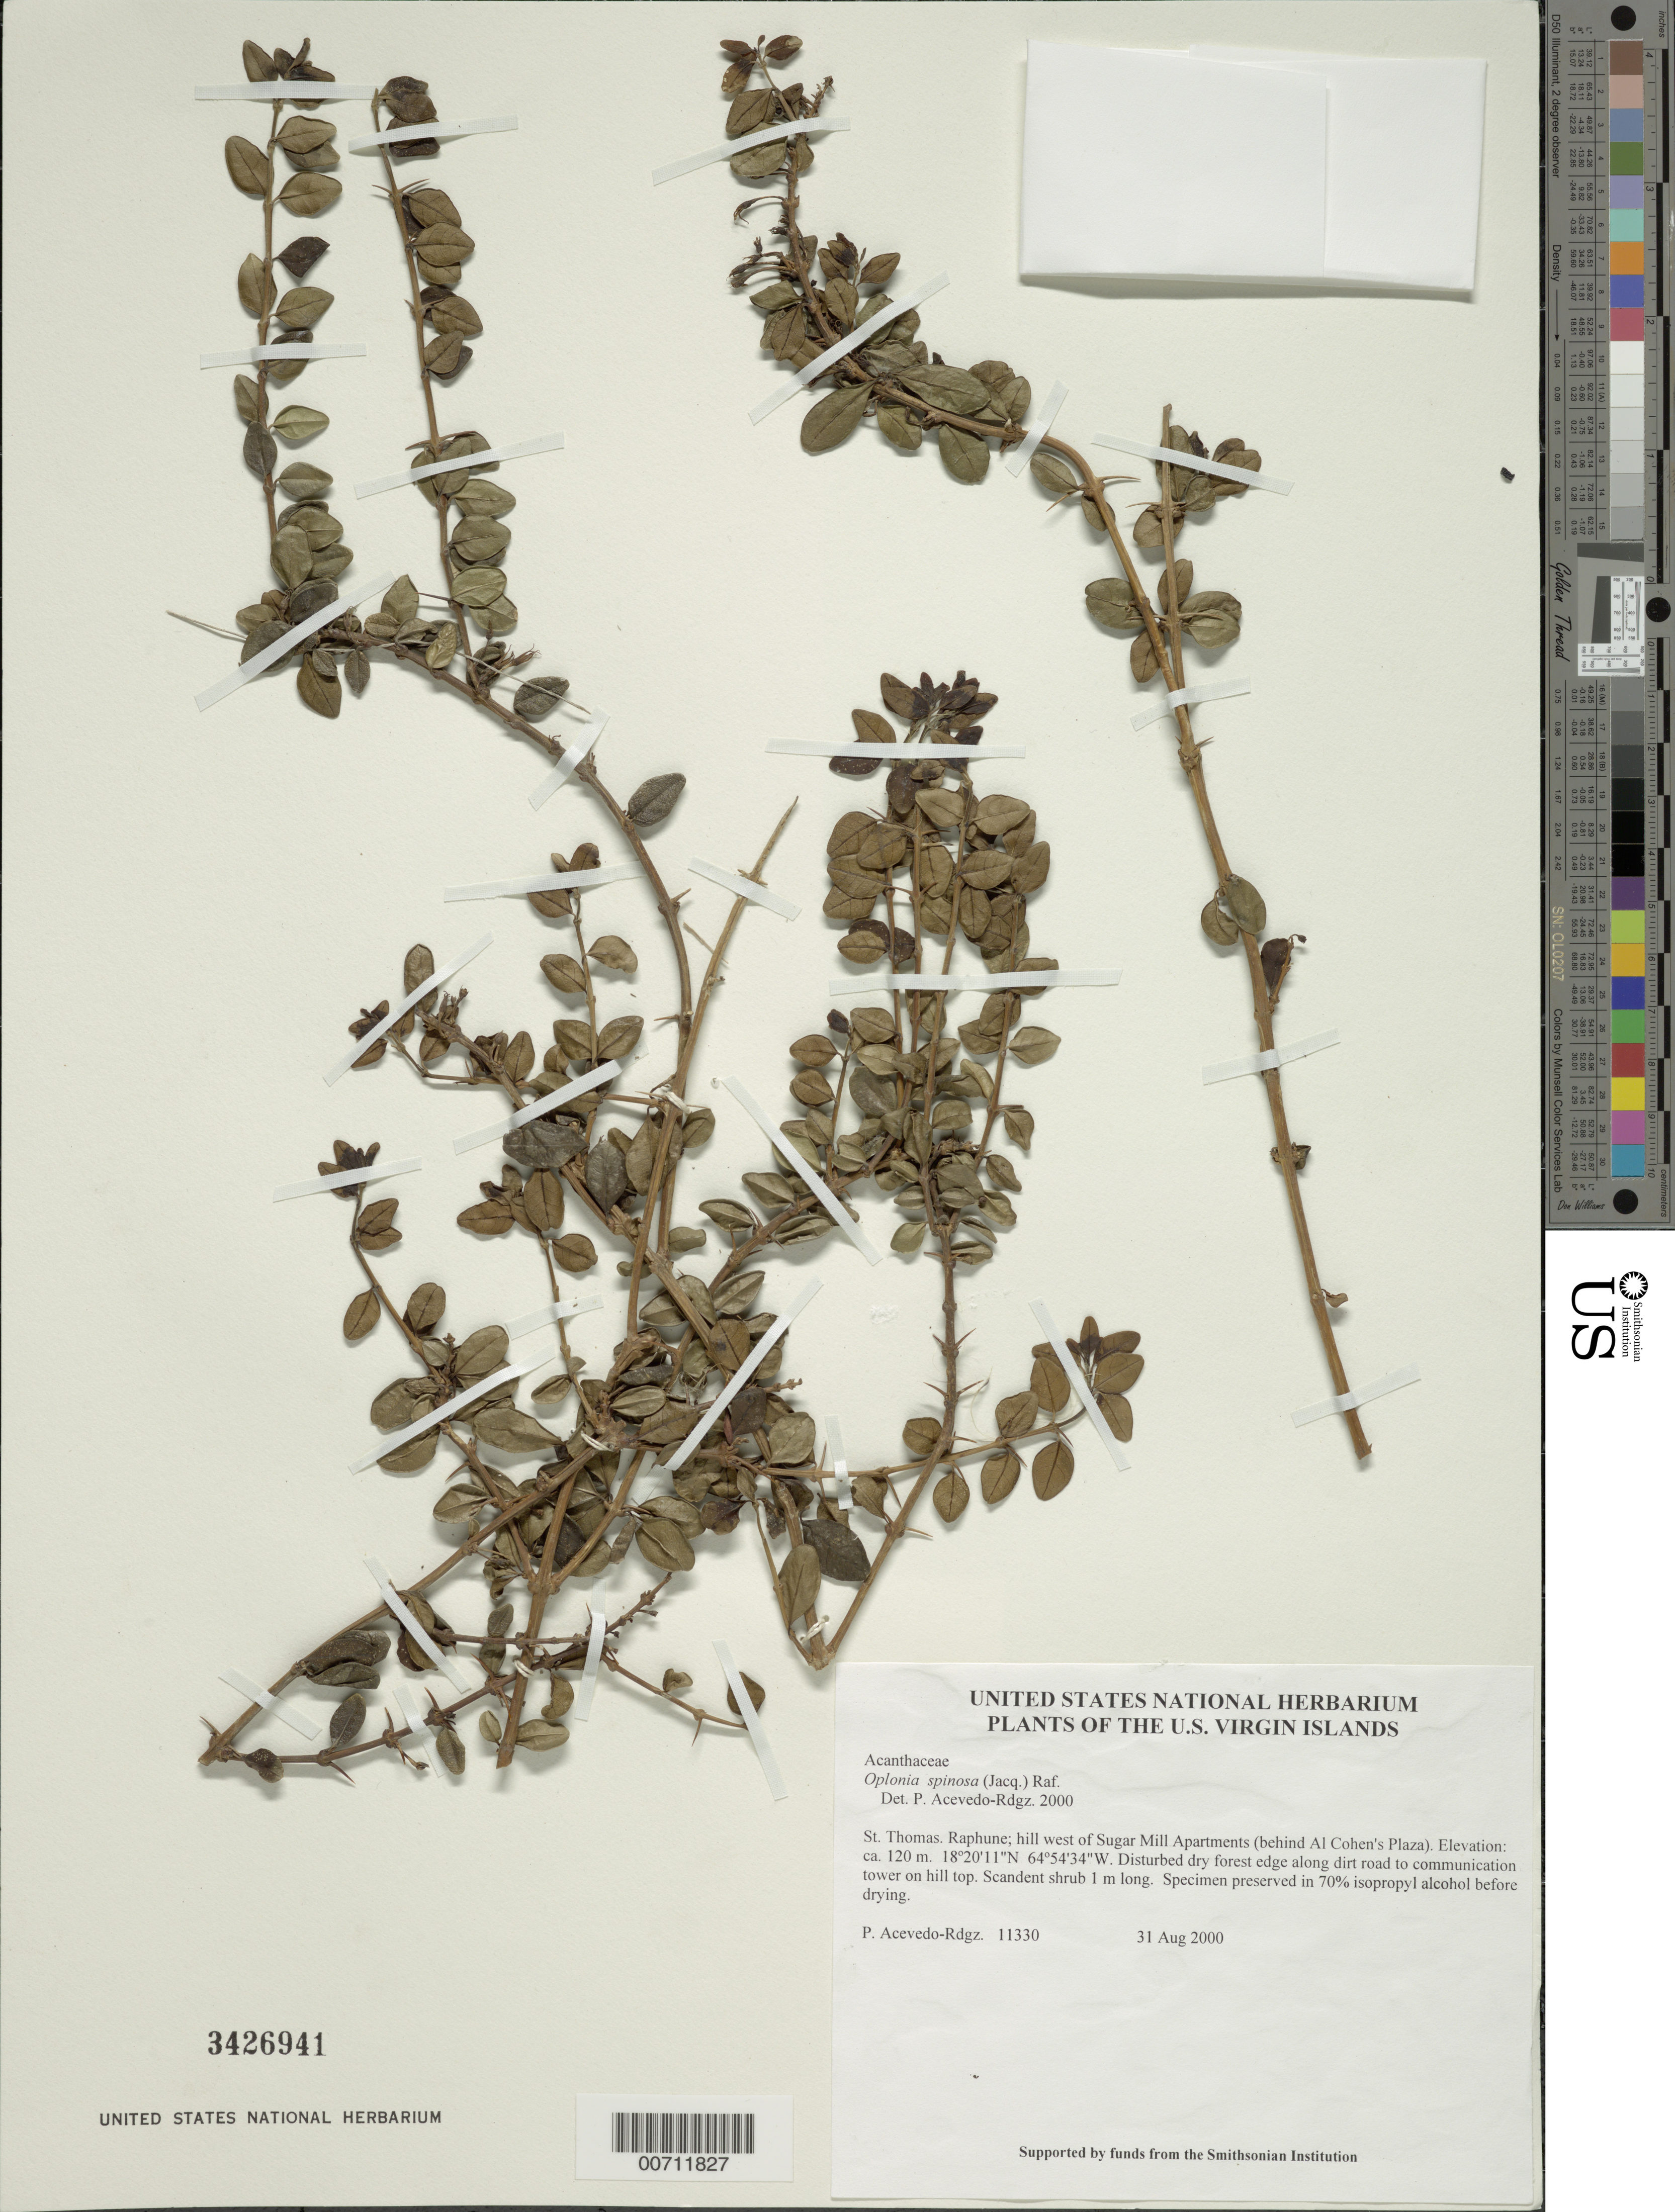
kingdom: Plantae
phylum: Tracheophyta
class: Magnoliopsida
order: Lamiales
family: Acanthaceae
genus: Oplonia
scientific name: Oplonia spinosa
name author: Raf.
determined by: Acevedo-Rodríguez, P., (BOT), Smithsonian Institution - National Museum of Natural History (UNITED STATES)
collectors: P. Acevedo-Rodr.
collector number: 11330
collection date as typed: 31 Aug 2000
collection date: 2000-08-31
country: U.S. Virgin Islands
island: St. Thomas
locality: Raphune; hill west of Sugar Mill Apartments (behind Al Cohen's Plaza).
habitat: Disturbed dry forest edge along dirt road to communication tower on hill top.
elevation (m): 120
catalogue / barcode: US 3426941